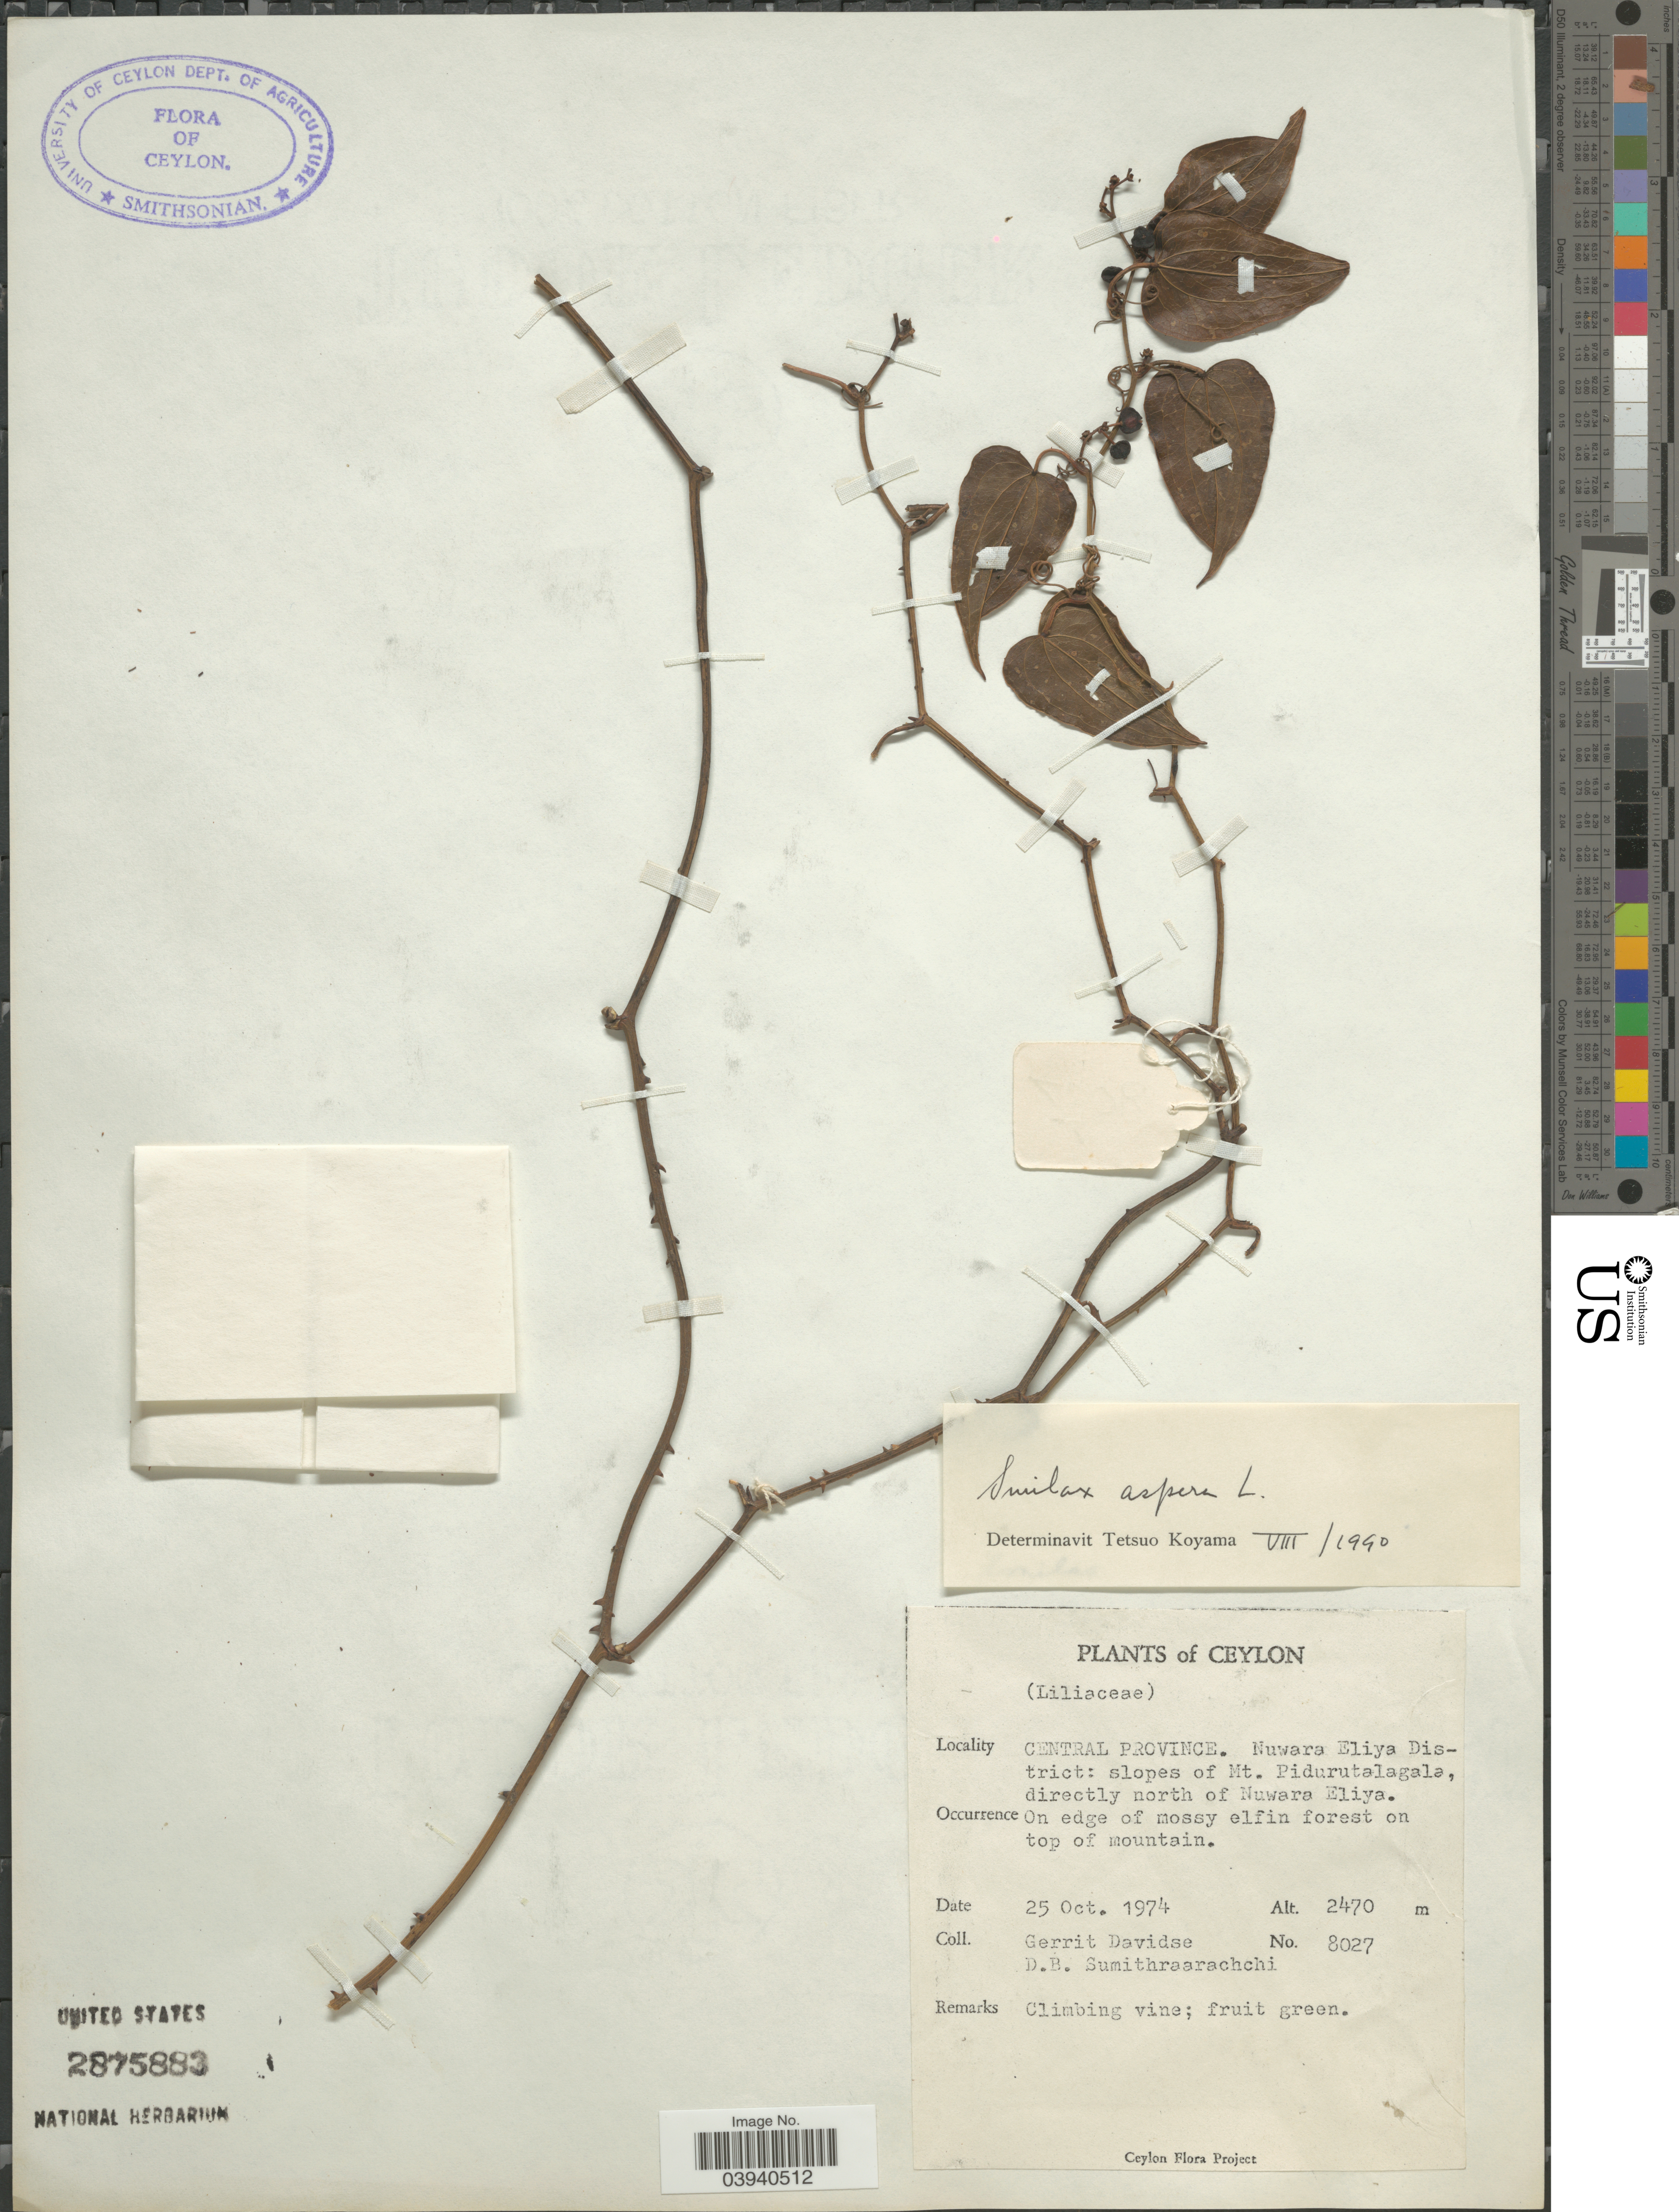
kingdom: Plantae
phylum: Tracheophyta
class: Liliopsida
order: Liliales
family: Smilacaceae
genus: Smilax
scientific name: Smilax aspera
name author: L.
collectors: G. Davidse & D. B. Sumithraarachchi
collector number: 8027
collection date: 1974-10-25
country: Sri Lanka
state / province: Central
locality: Ceylon. Nuwara Eliya District: slopes of Mt. Pidurutalagala, directly north of Nuwara Eliya.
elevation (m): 2470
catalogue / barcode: US 2875883